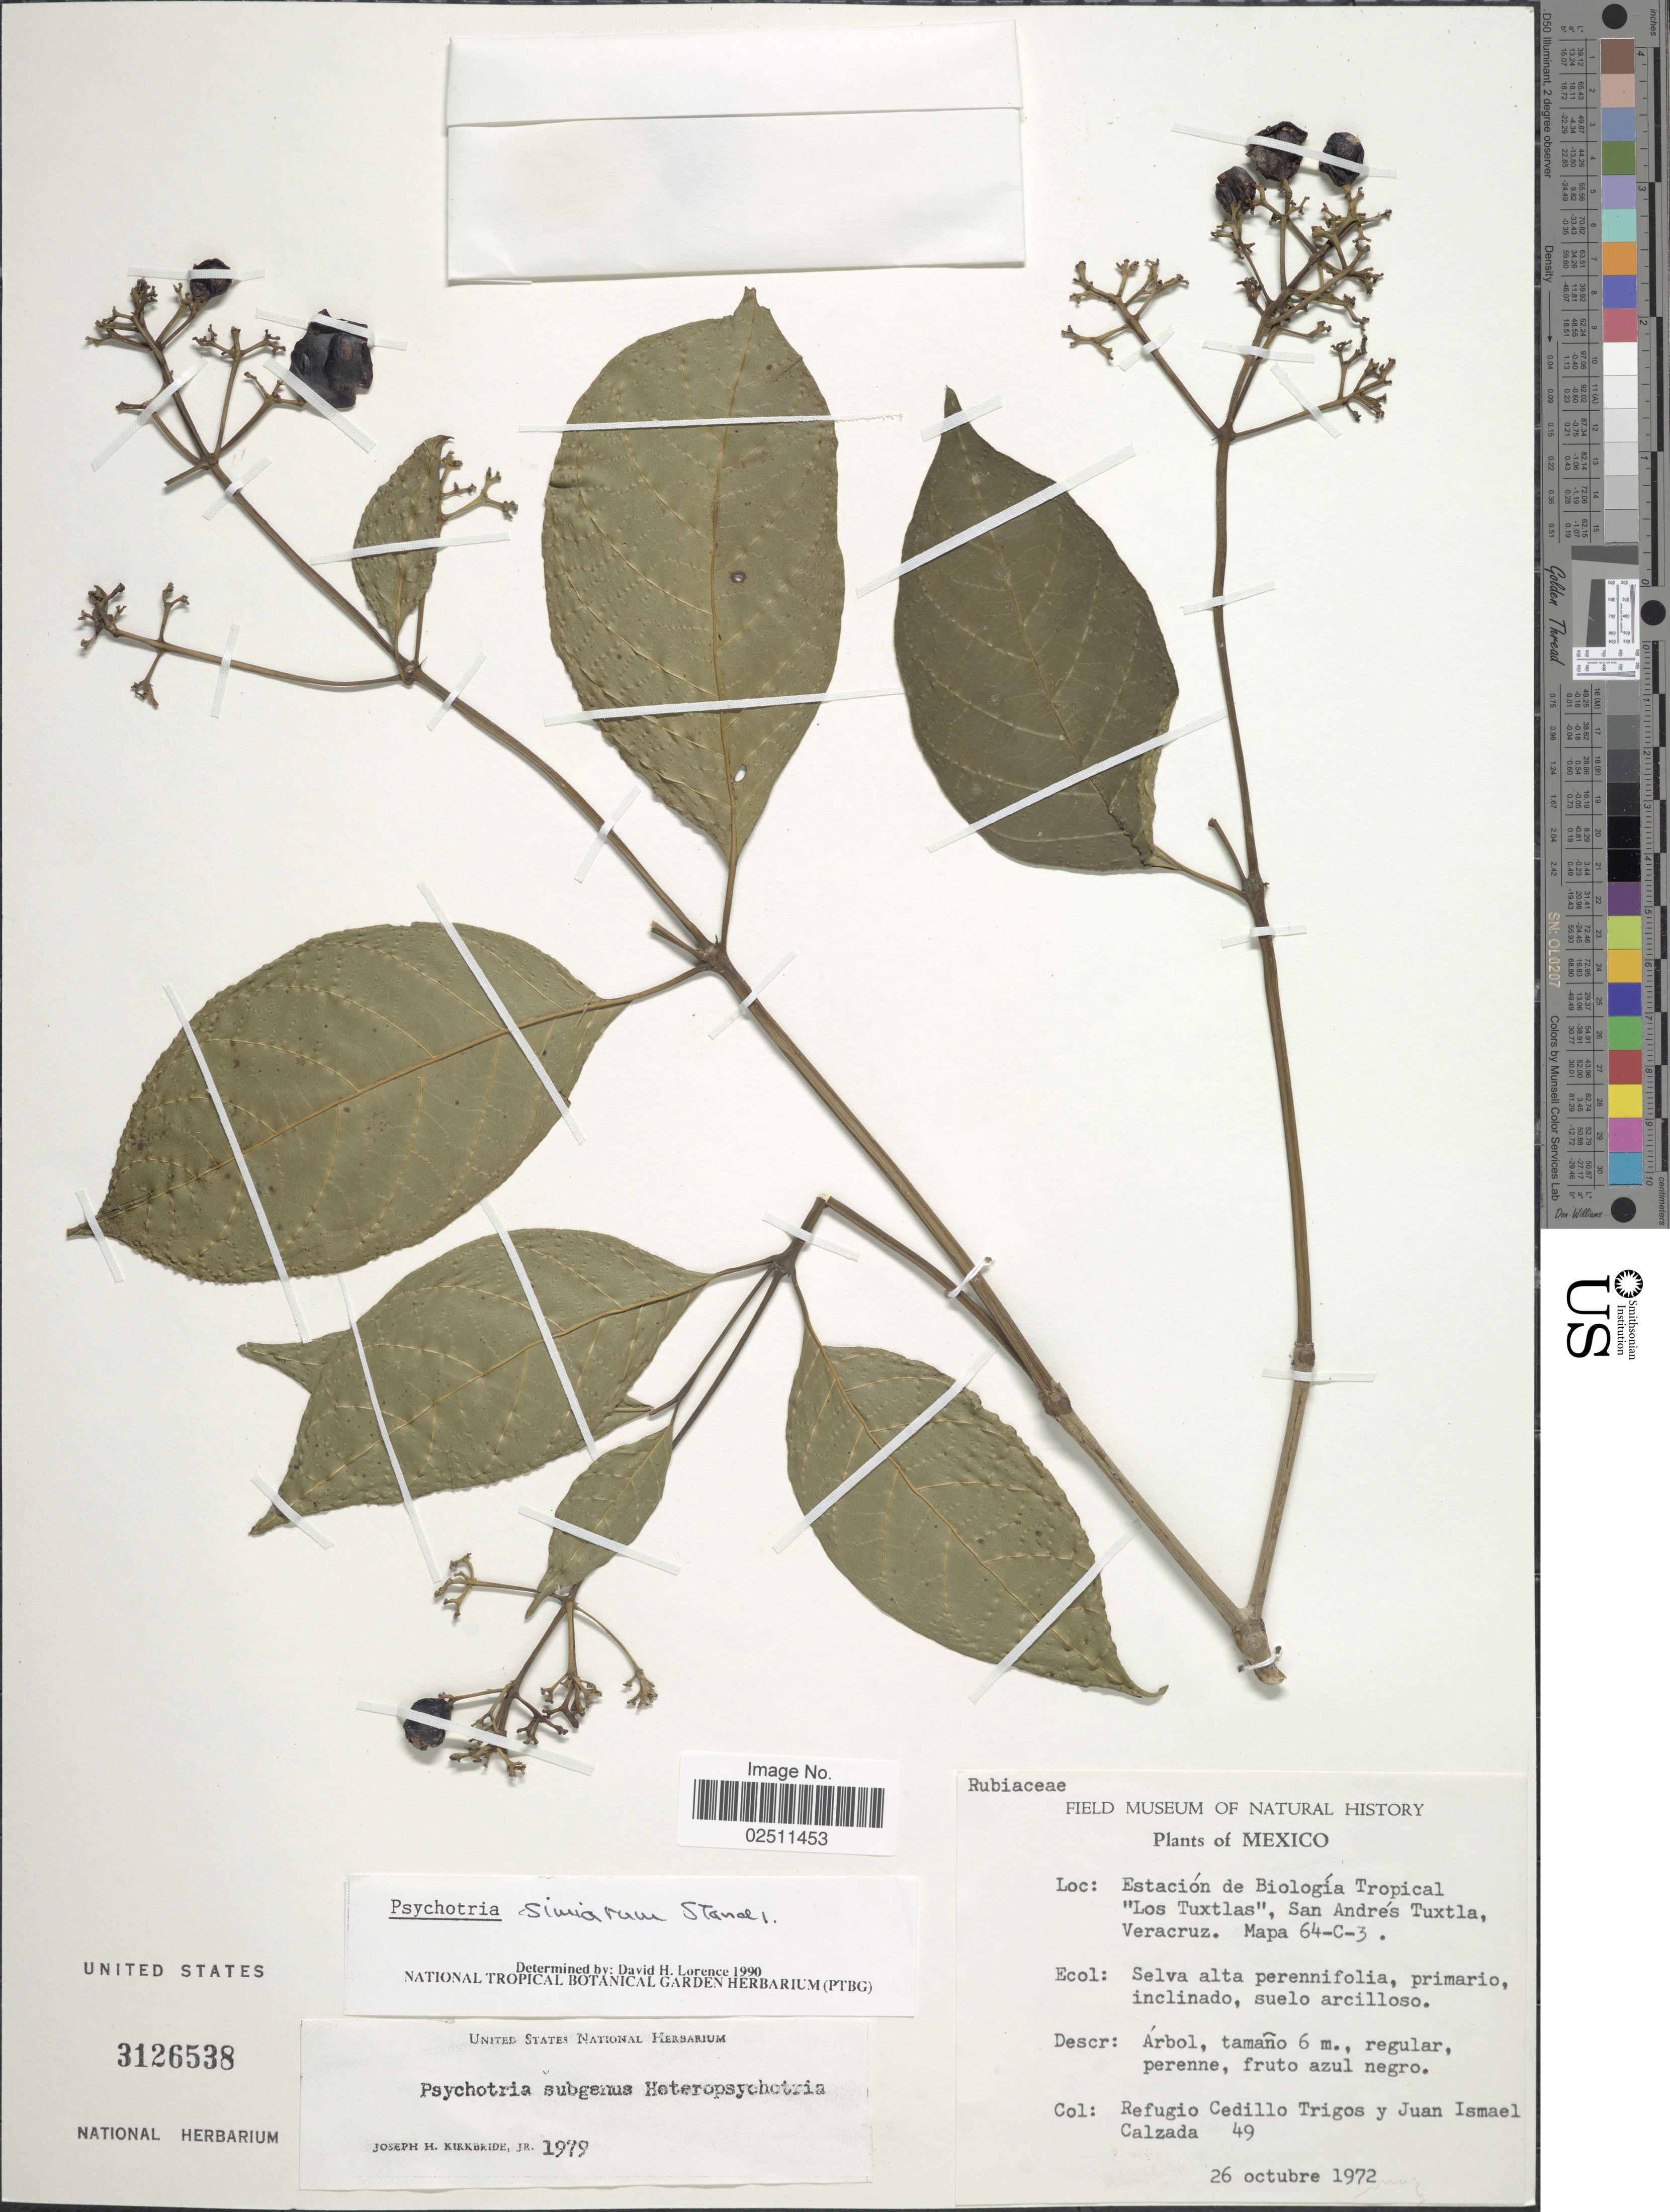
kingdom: Plantae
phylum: Tracheophyta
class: Magnoliopsida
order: Gentianales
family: Rubiaceae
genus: Psychotria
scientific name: Psychotria simiarum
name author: Standl.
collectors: R. CedilloT. & J. I. Calzada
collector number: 49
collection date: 1972-10-26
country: Mexico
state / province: Veracruz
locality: Estacion de Biologica Tropical "Los Tuxtlas", San Andres Tuxtla, Veracruz. Mapa 64-C-3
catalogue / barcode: US 3126538